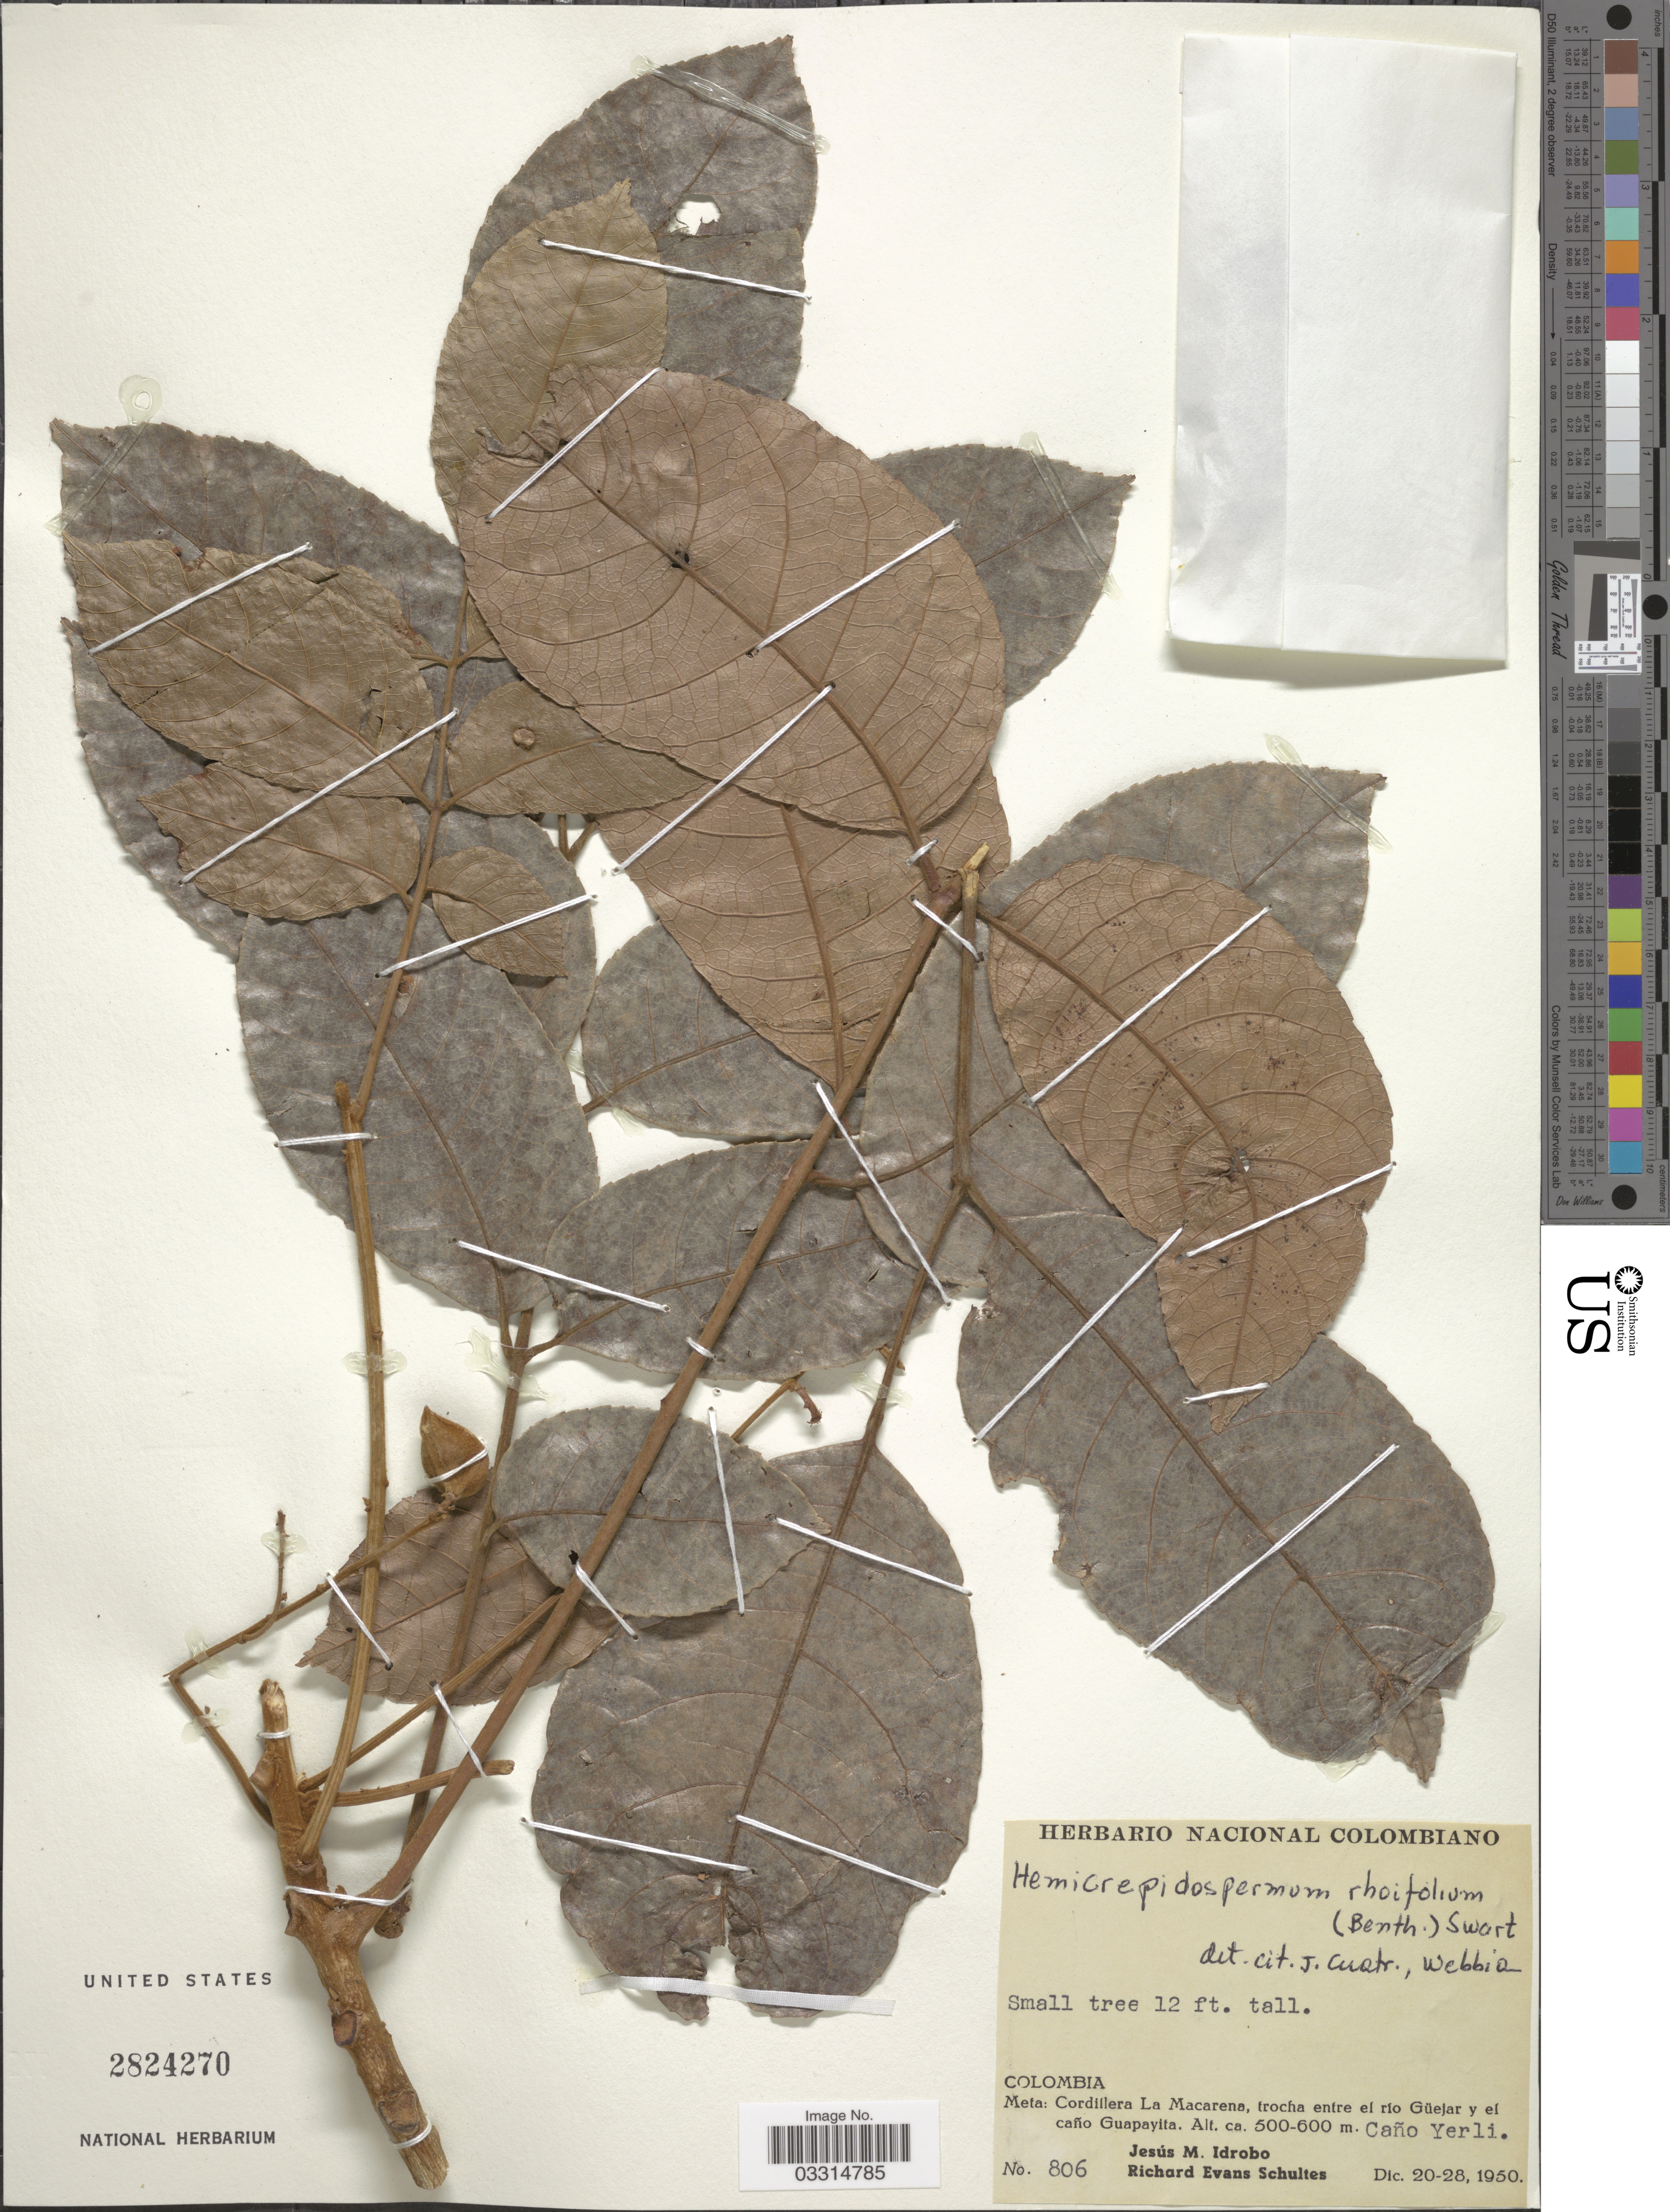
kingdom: Plantae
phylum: Tracheophyta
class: Magnoliopsida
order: Sapindales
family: Burseraceae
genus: Protium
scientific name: Protium rhoifolium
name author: (Benth.) Byng & Christenh.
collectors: J. M. Idrobo & R. E. Schultes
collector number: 806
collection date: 1950-12-20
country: Colombia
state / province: Meta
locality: Cordillera La Macarena, trocha entre el rio Güejar y el caño Guapayita. Caño Yerli.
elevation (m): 500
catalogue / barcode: US 2824270